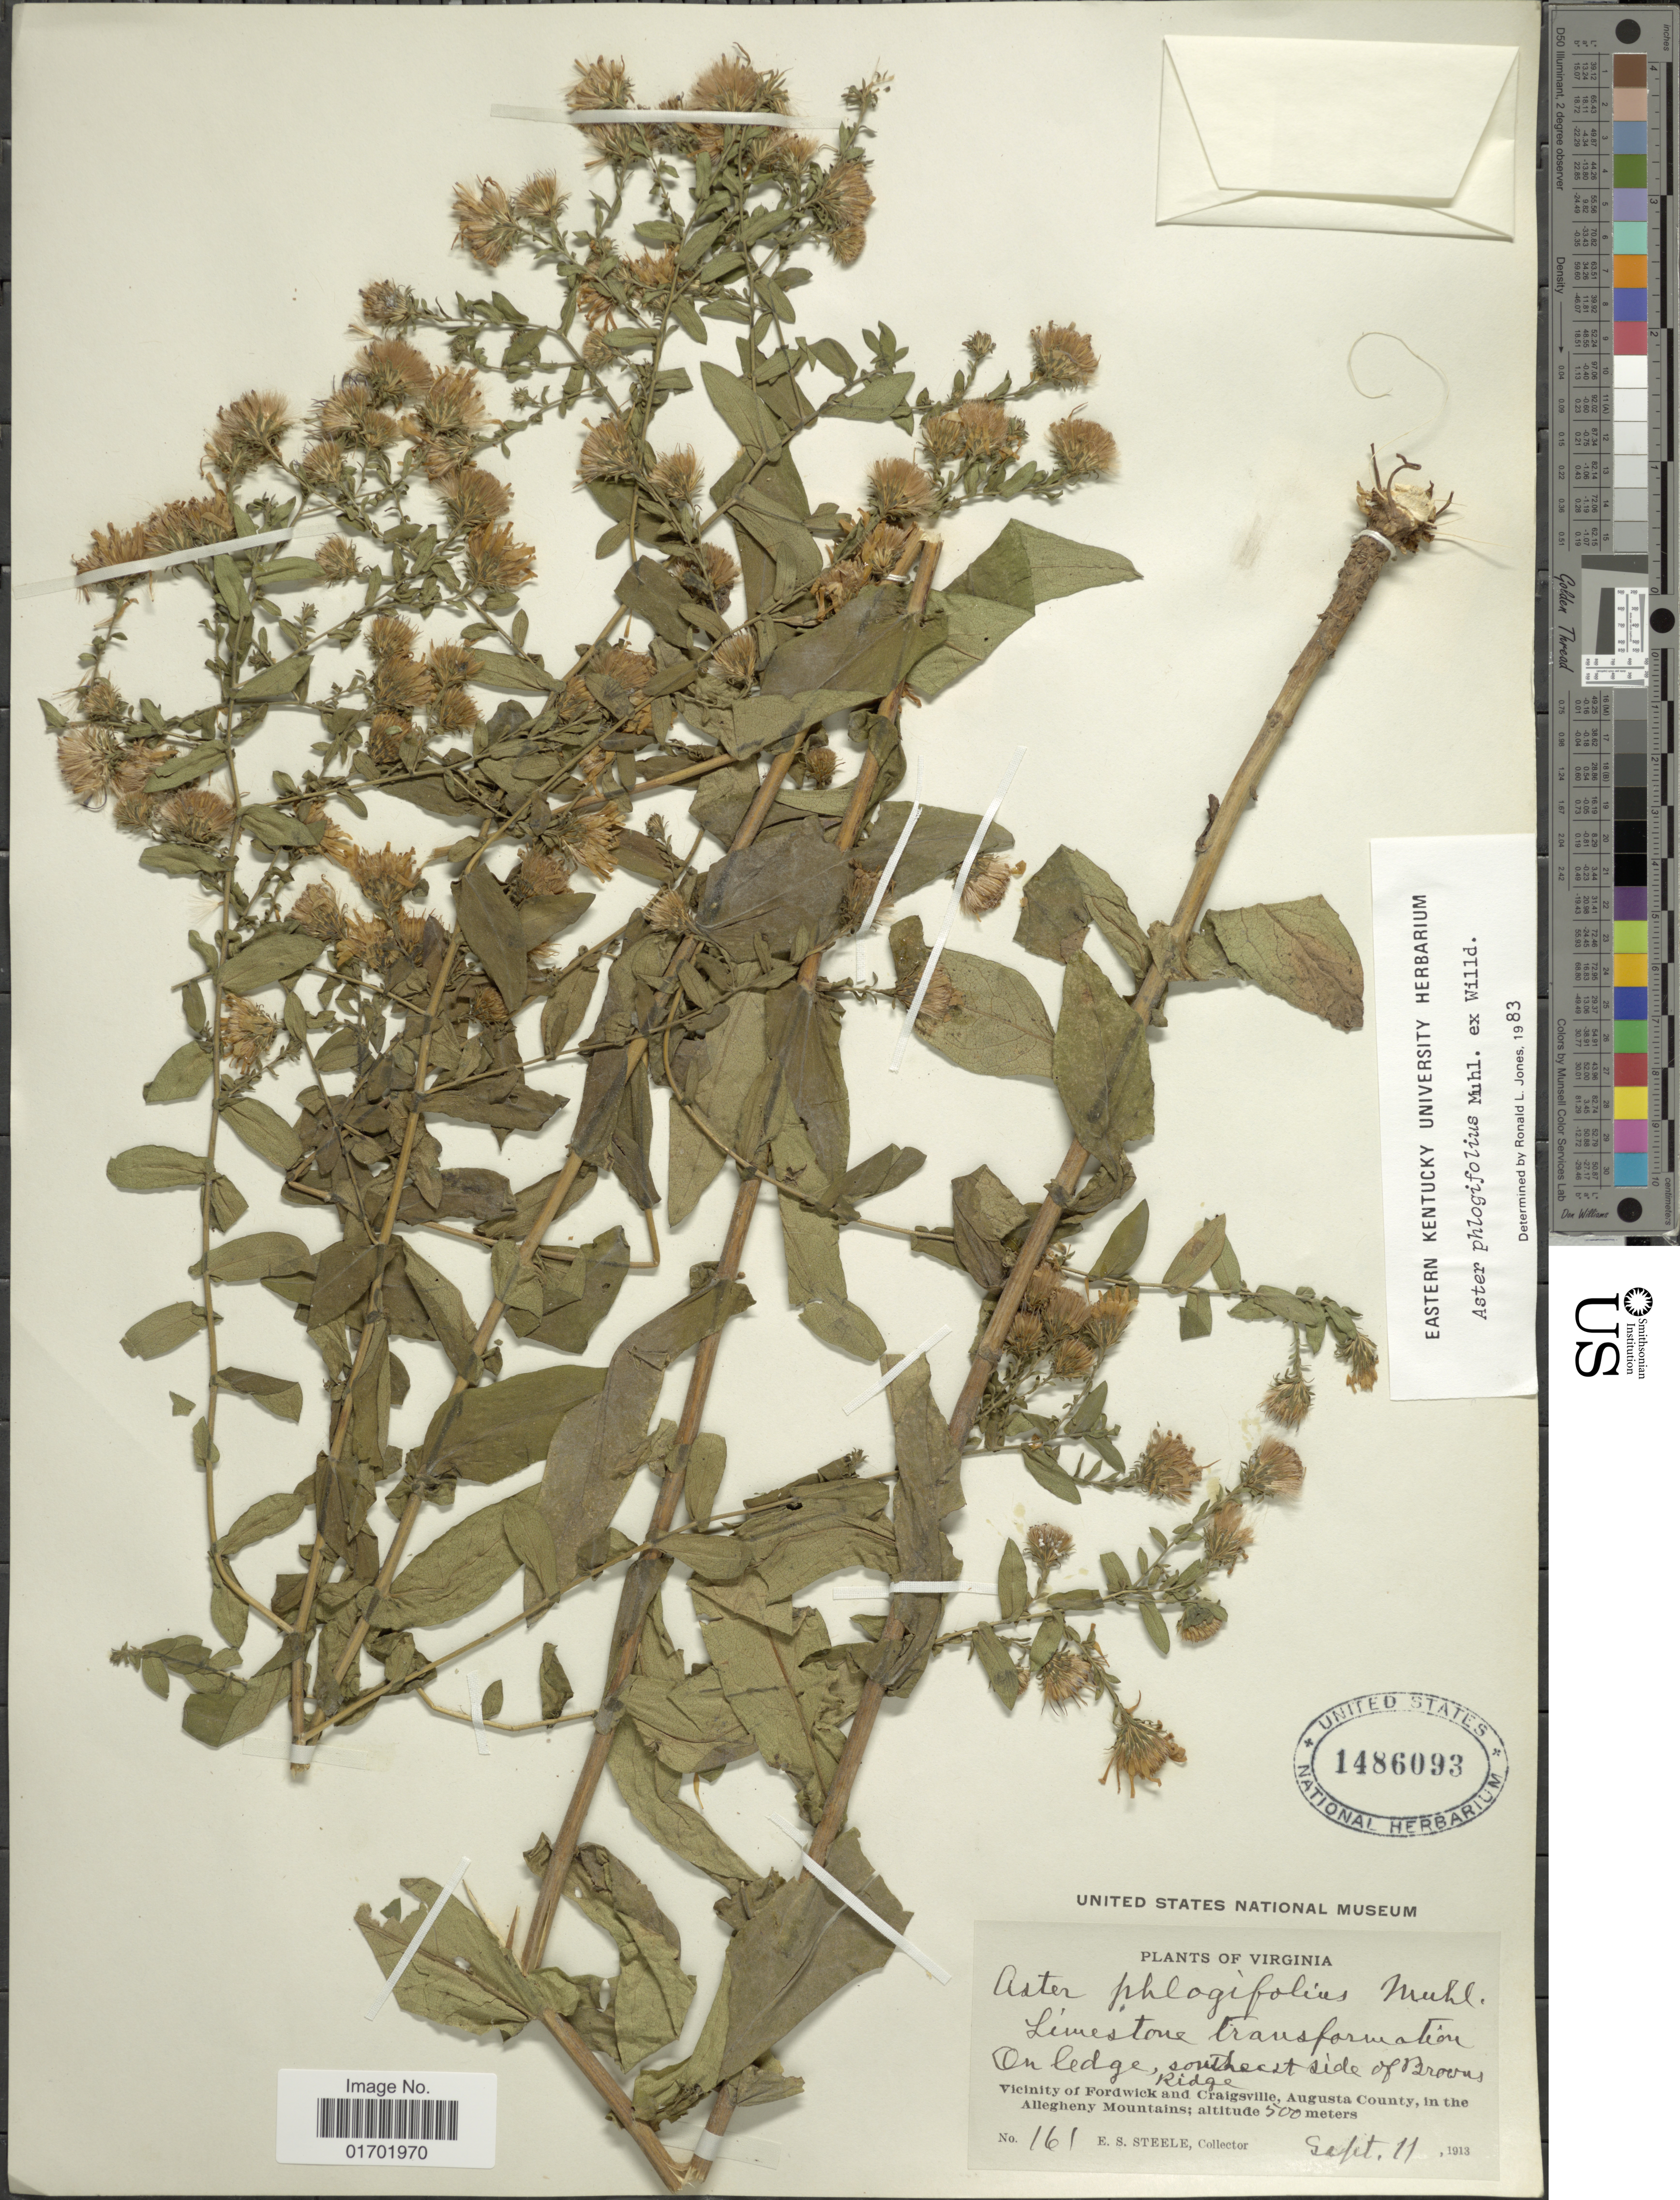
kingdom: Plantae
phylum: Tracheophyta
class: Magnoliopsida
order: Asterales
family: Asteraceae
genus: Symphyotrichum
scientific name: Symphyotrichum phlogifolium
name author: (Muhl. ex Willd.) G.L. Nesom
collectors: E. Steele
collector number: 161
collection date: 1913-09-11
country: United States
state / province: Virginia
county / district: Augusta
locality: Southeast side of Browns Ridge, Vicinity of Fordwick and Craigsville, Augusta County, in the Allegheny Mountains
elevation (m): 500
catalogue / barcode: US 1486093